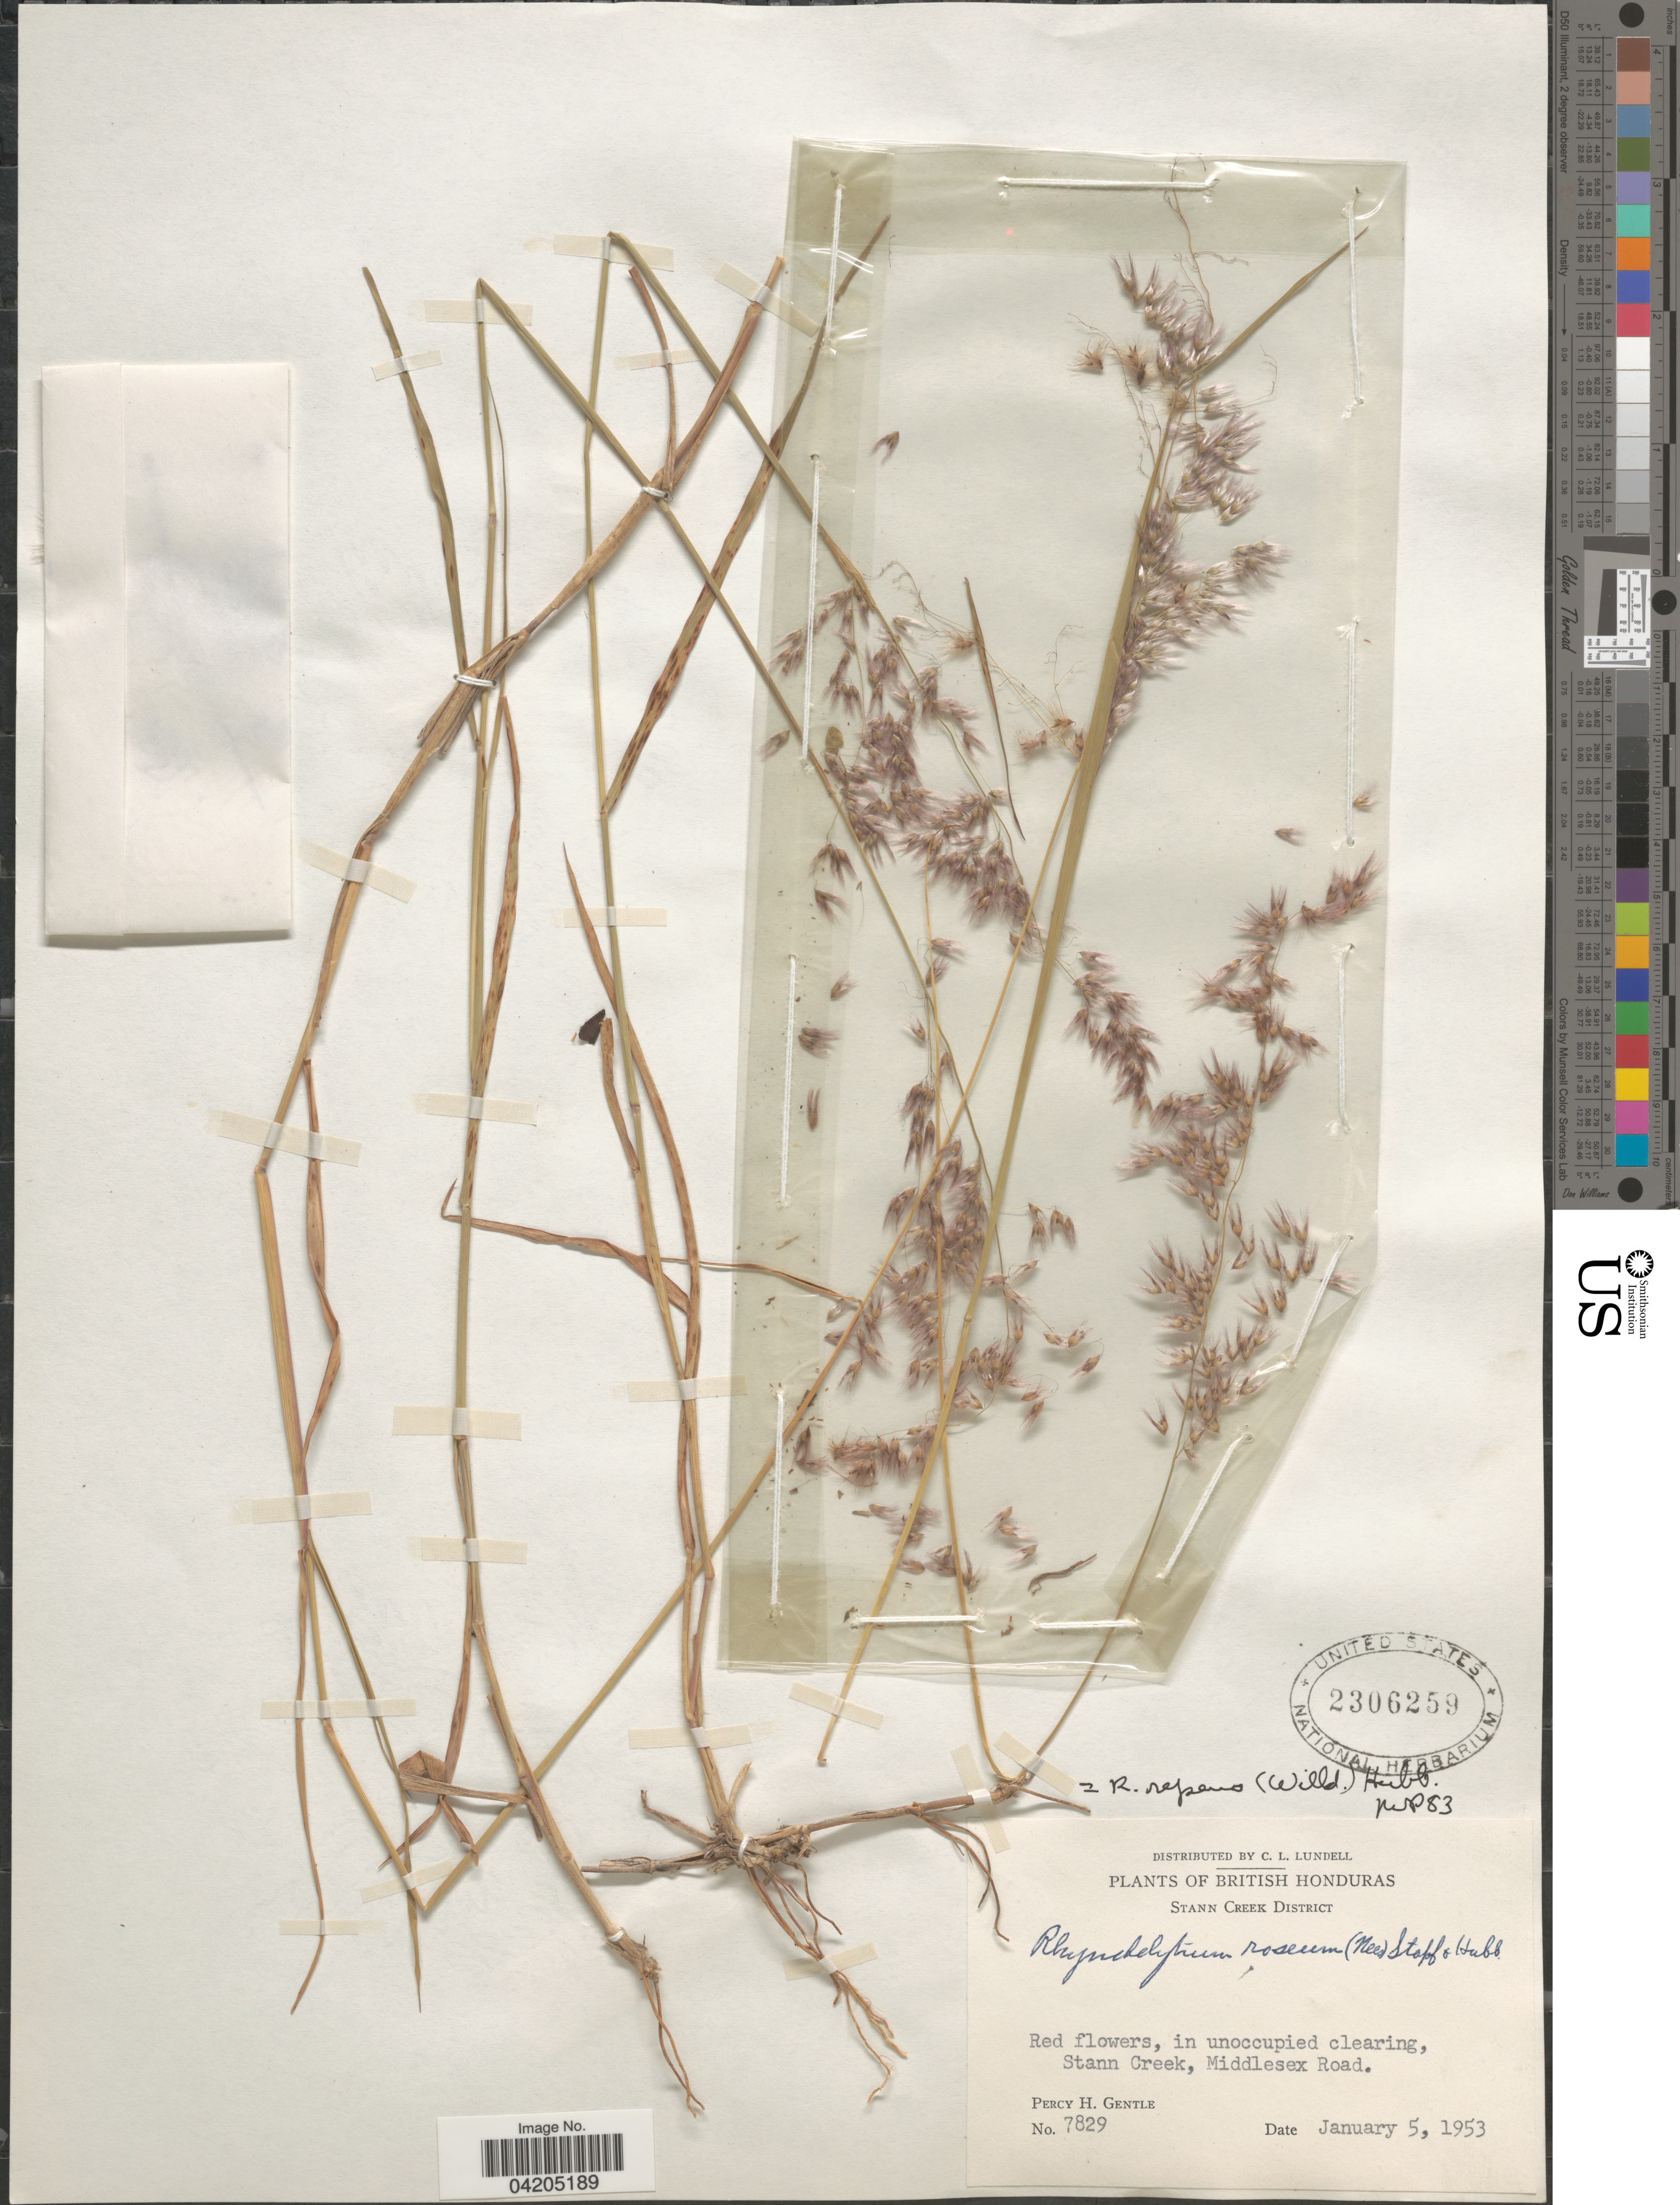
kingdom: Plantae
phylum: Tracheophyta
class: Liliopsida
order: Poales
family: Poaceae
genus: Melinis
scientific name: Melinis repens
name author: (Willd.) Zizka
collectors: P. H. Gentle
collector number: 7829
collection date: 1953-01-05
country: Belize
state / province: Stann Creek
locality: British Honduras. Stann Creek, Middlesex Road.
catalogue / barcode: US 2306259